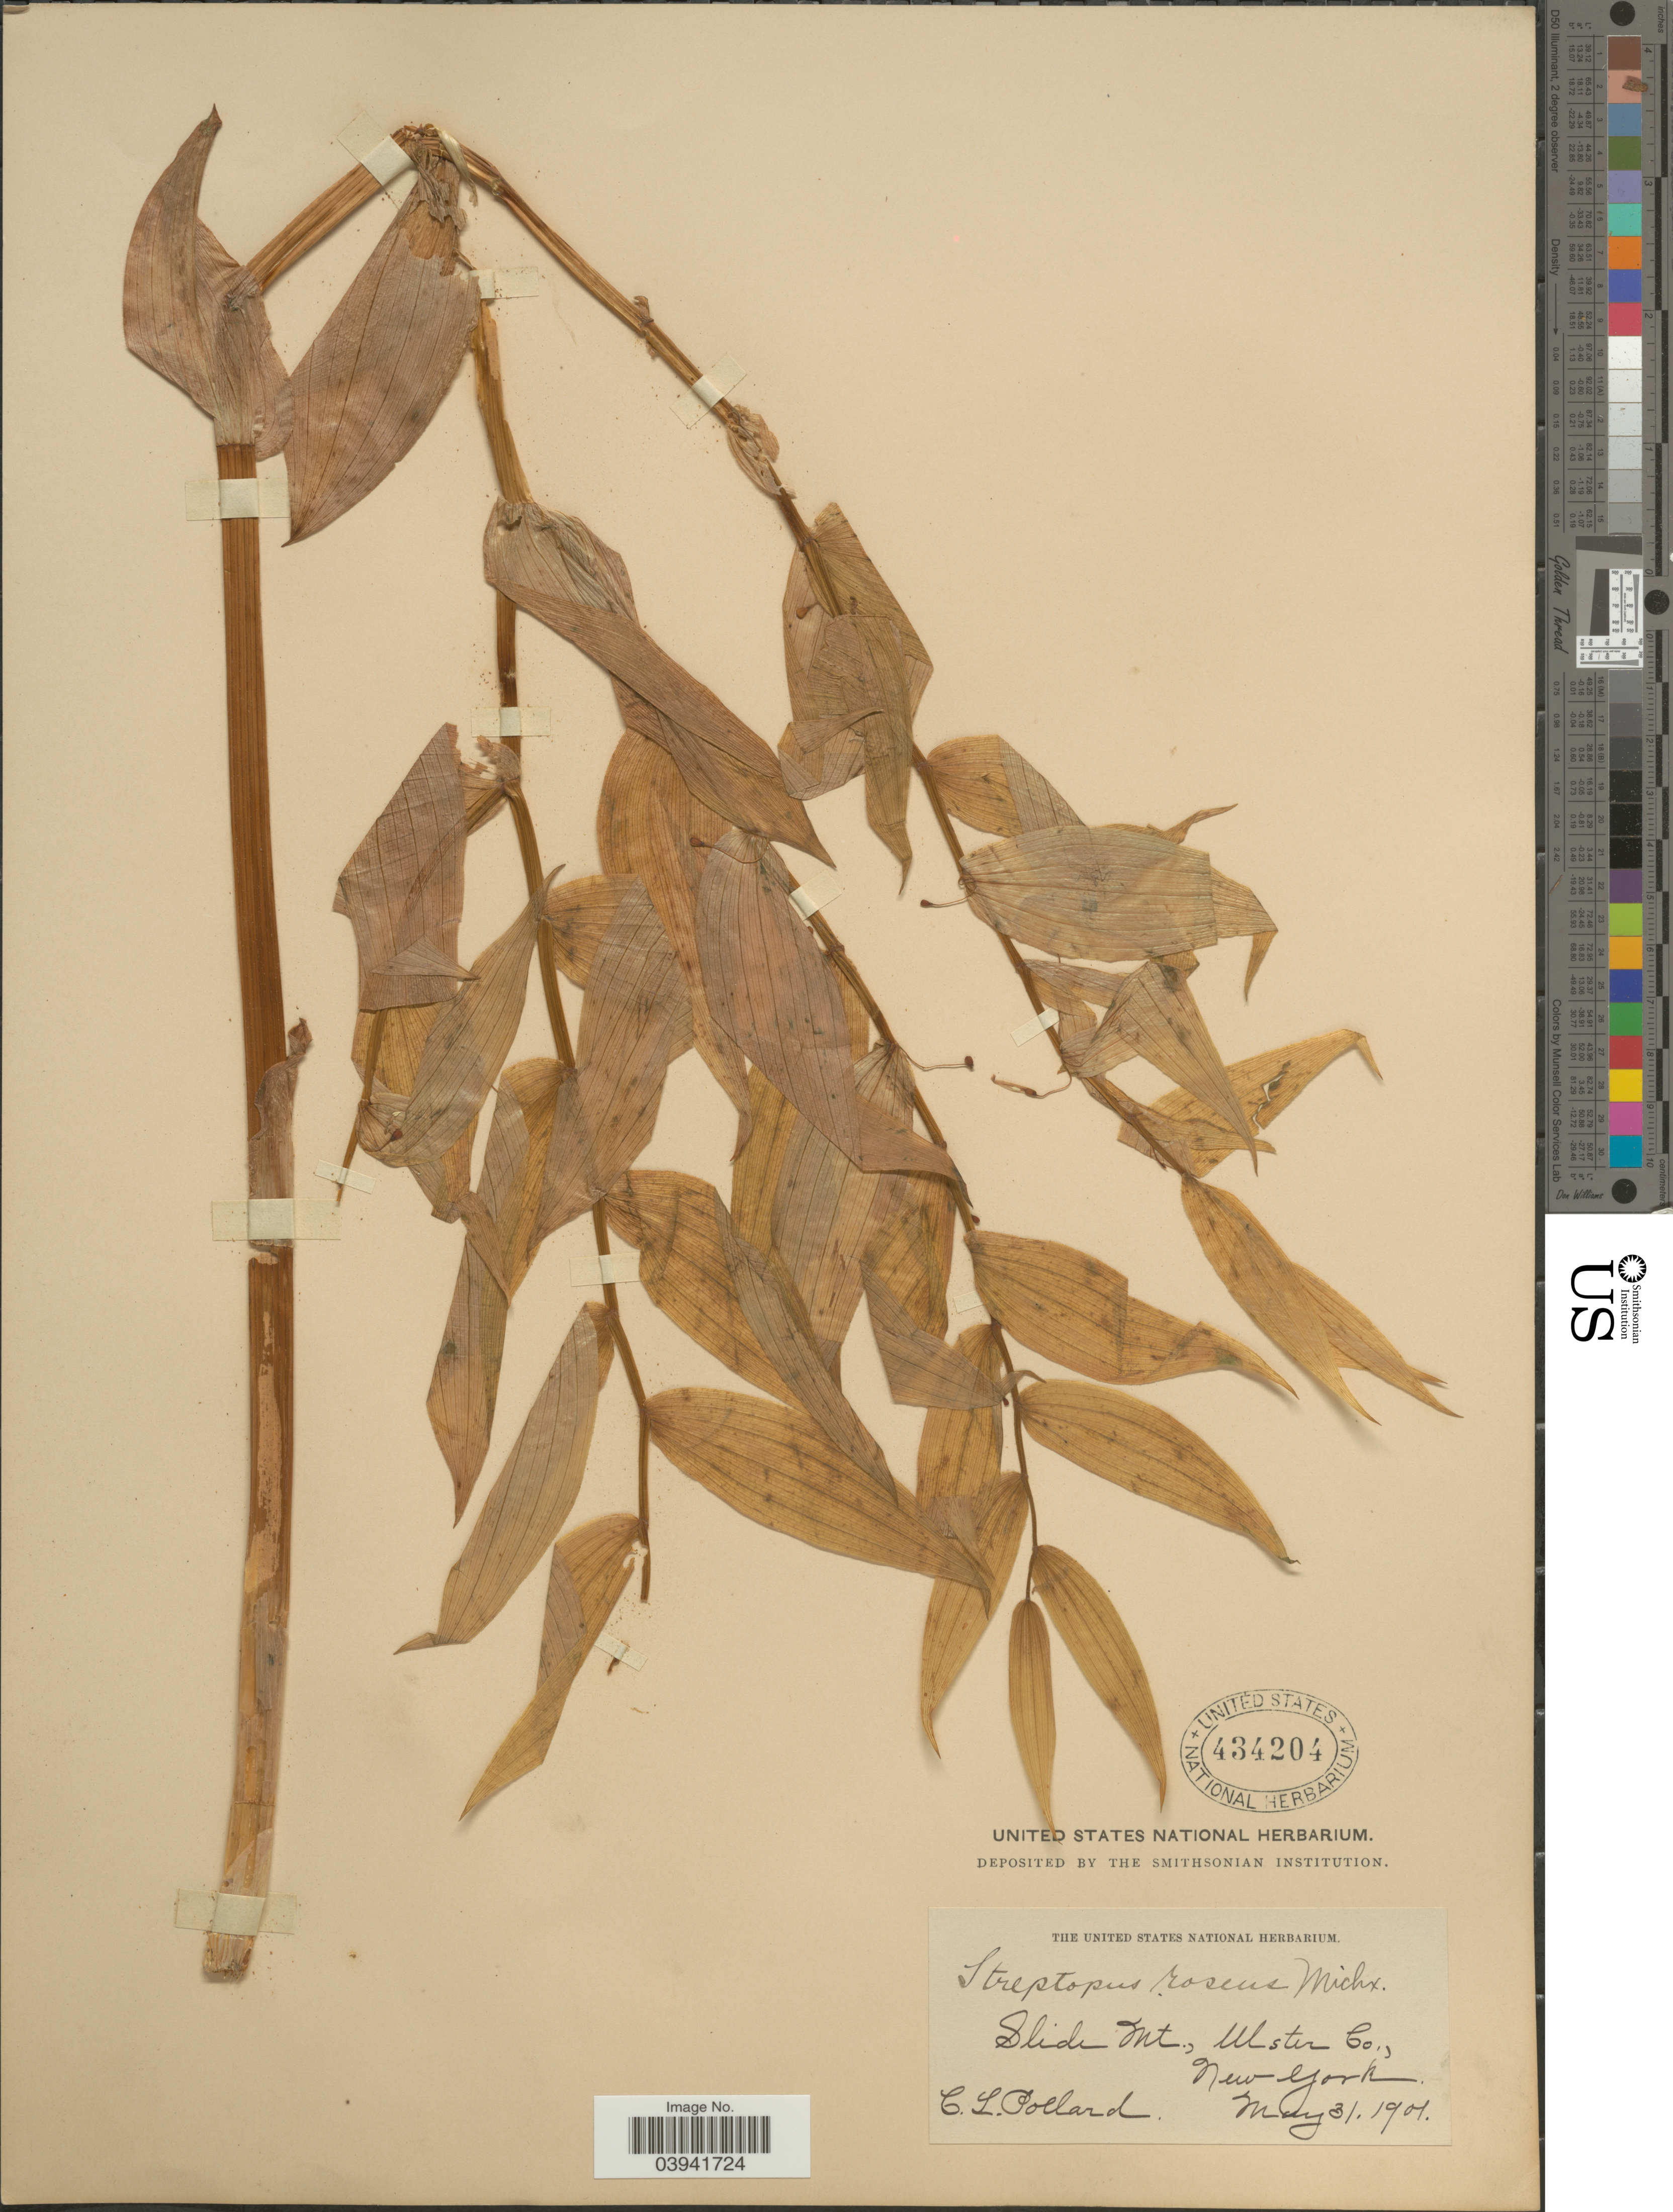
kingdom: Plantae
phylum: Tracheophyta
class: Liliopsida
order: Liliales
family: Liliaceae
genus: Streptopus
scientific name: Streptopus roseus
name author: Michx.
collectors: C. L. Pollard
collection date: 1901-05-31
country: United States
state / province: New York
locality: Slide Mt., Ulster Co.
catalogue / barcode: US 434204